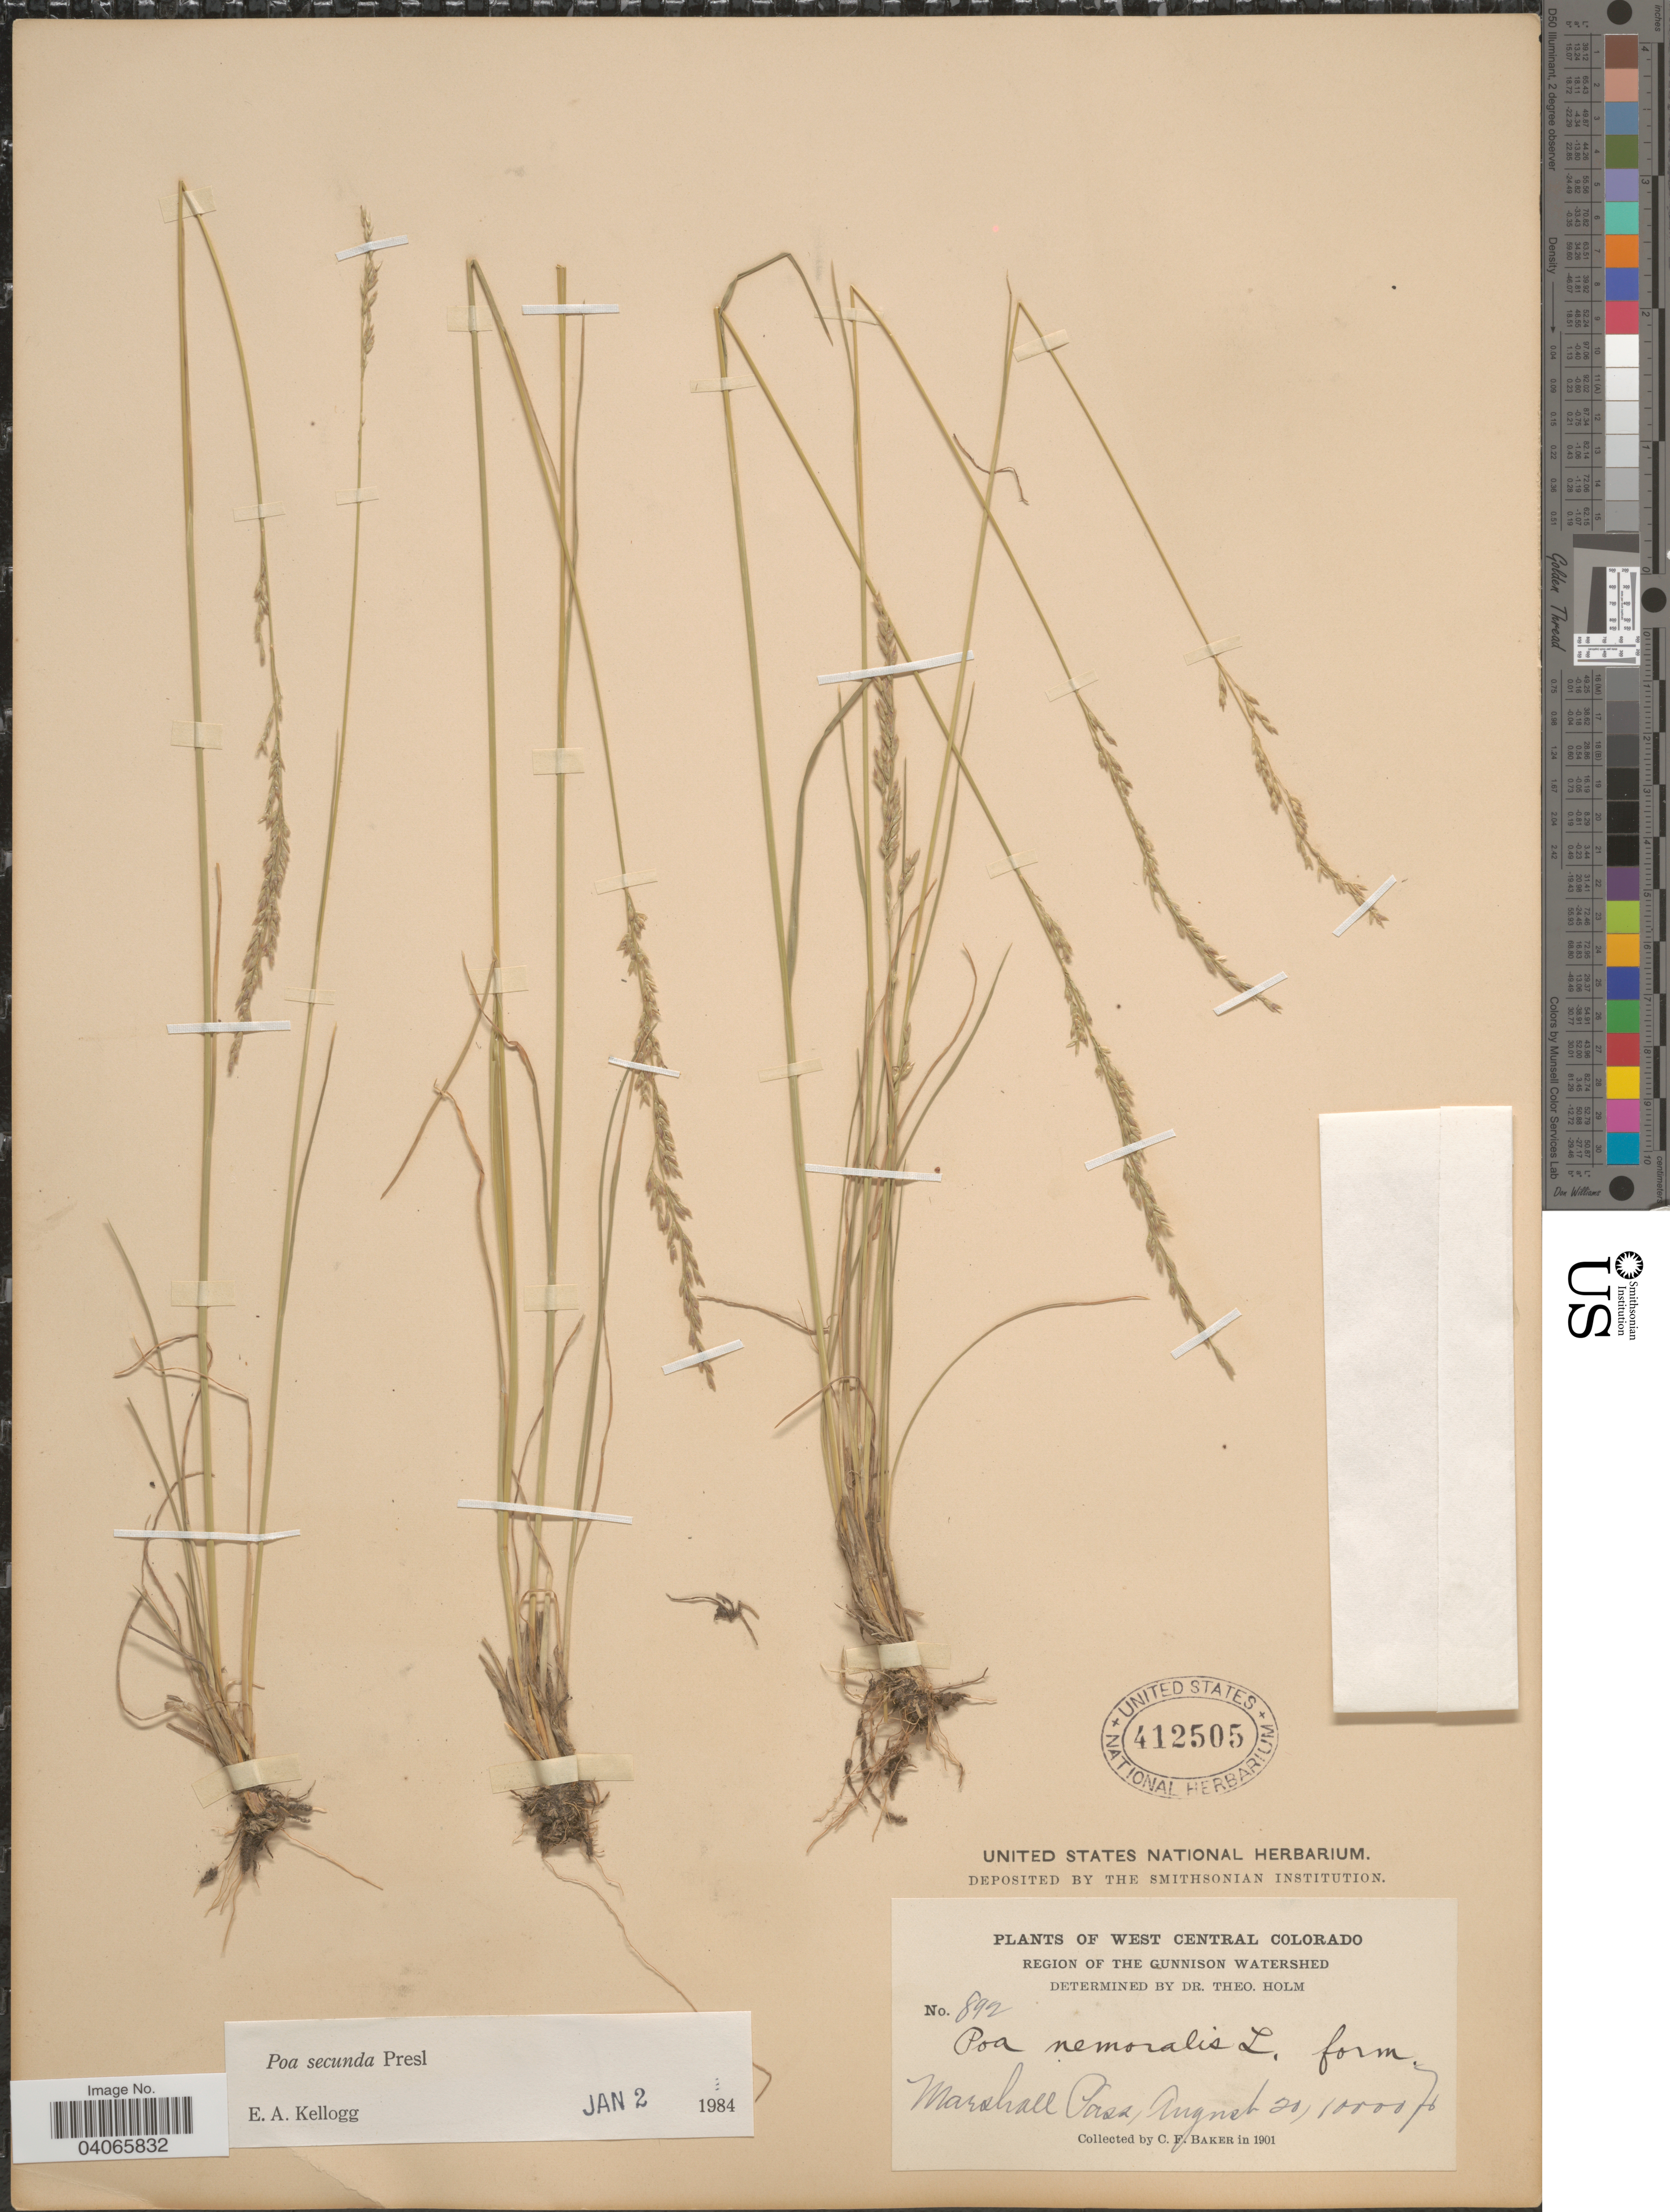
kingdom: Plantae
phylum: Tracheophyta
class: Liliopsida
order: Poales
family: Poaceae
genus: Poa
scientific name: Poa secunda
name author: J. Presl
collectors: C. F. Baker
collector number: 892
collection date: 1901-08-20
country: United States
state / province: Colorado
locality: West Central Colorado. Region of the Gunnison Watershed. Marshall Pass.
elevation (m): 3048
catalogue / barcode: US 412505